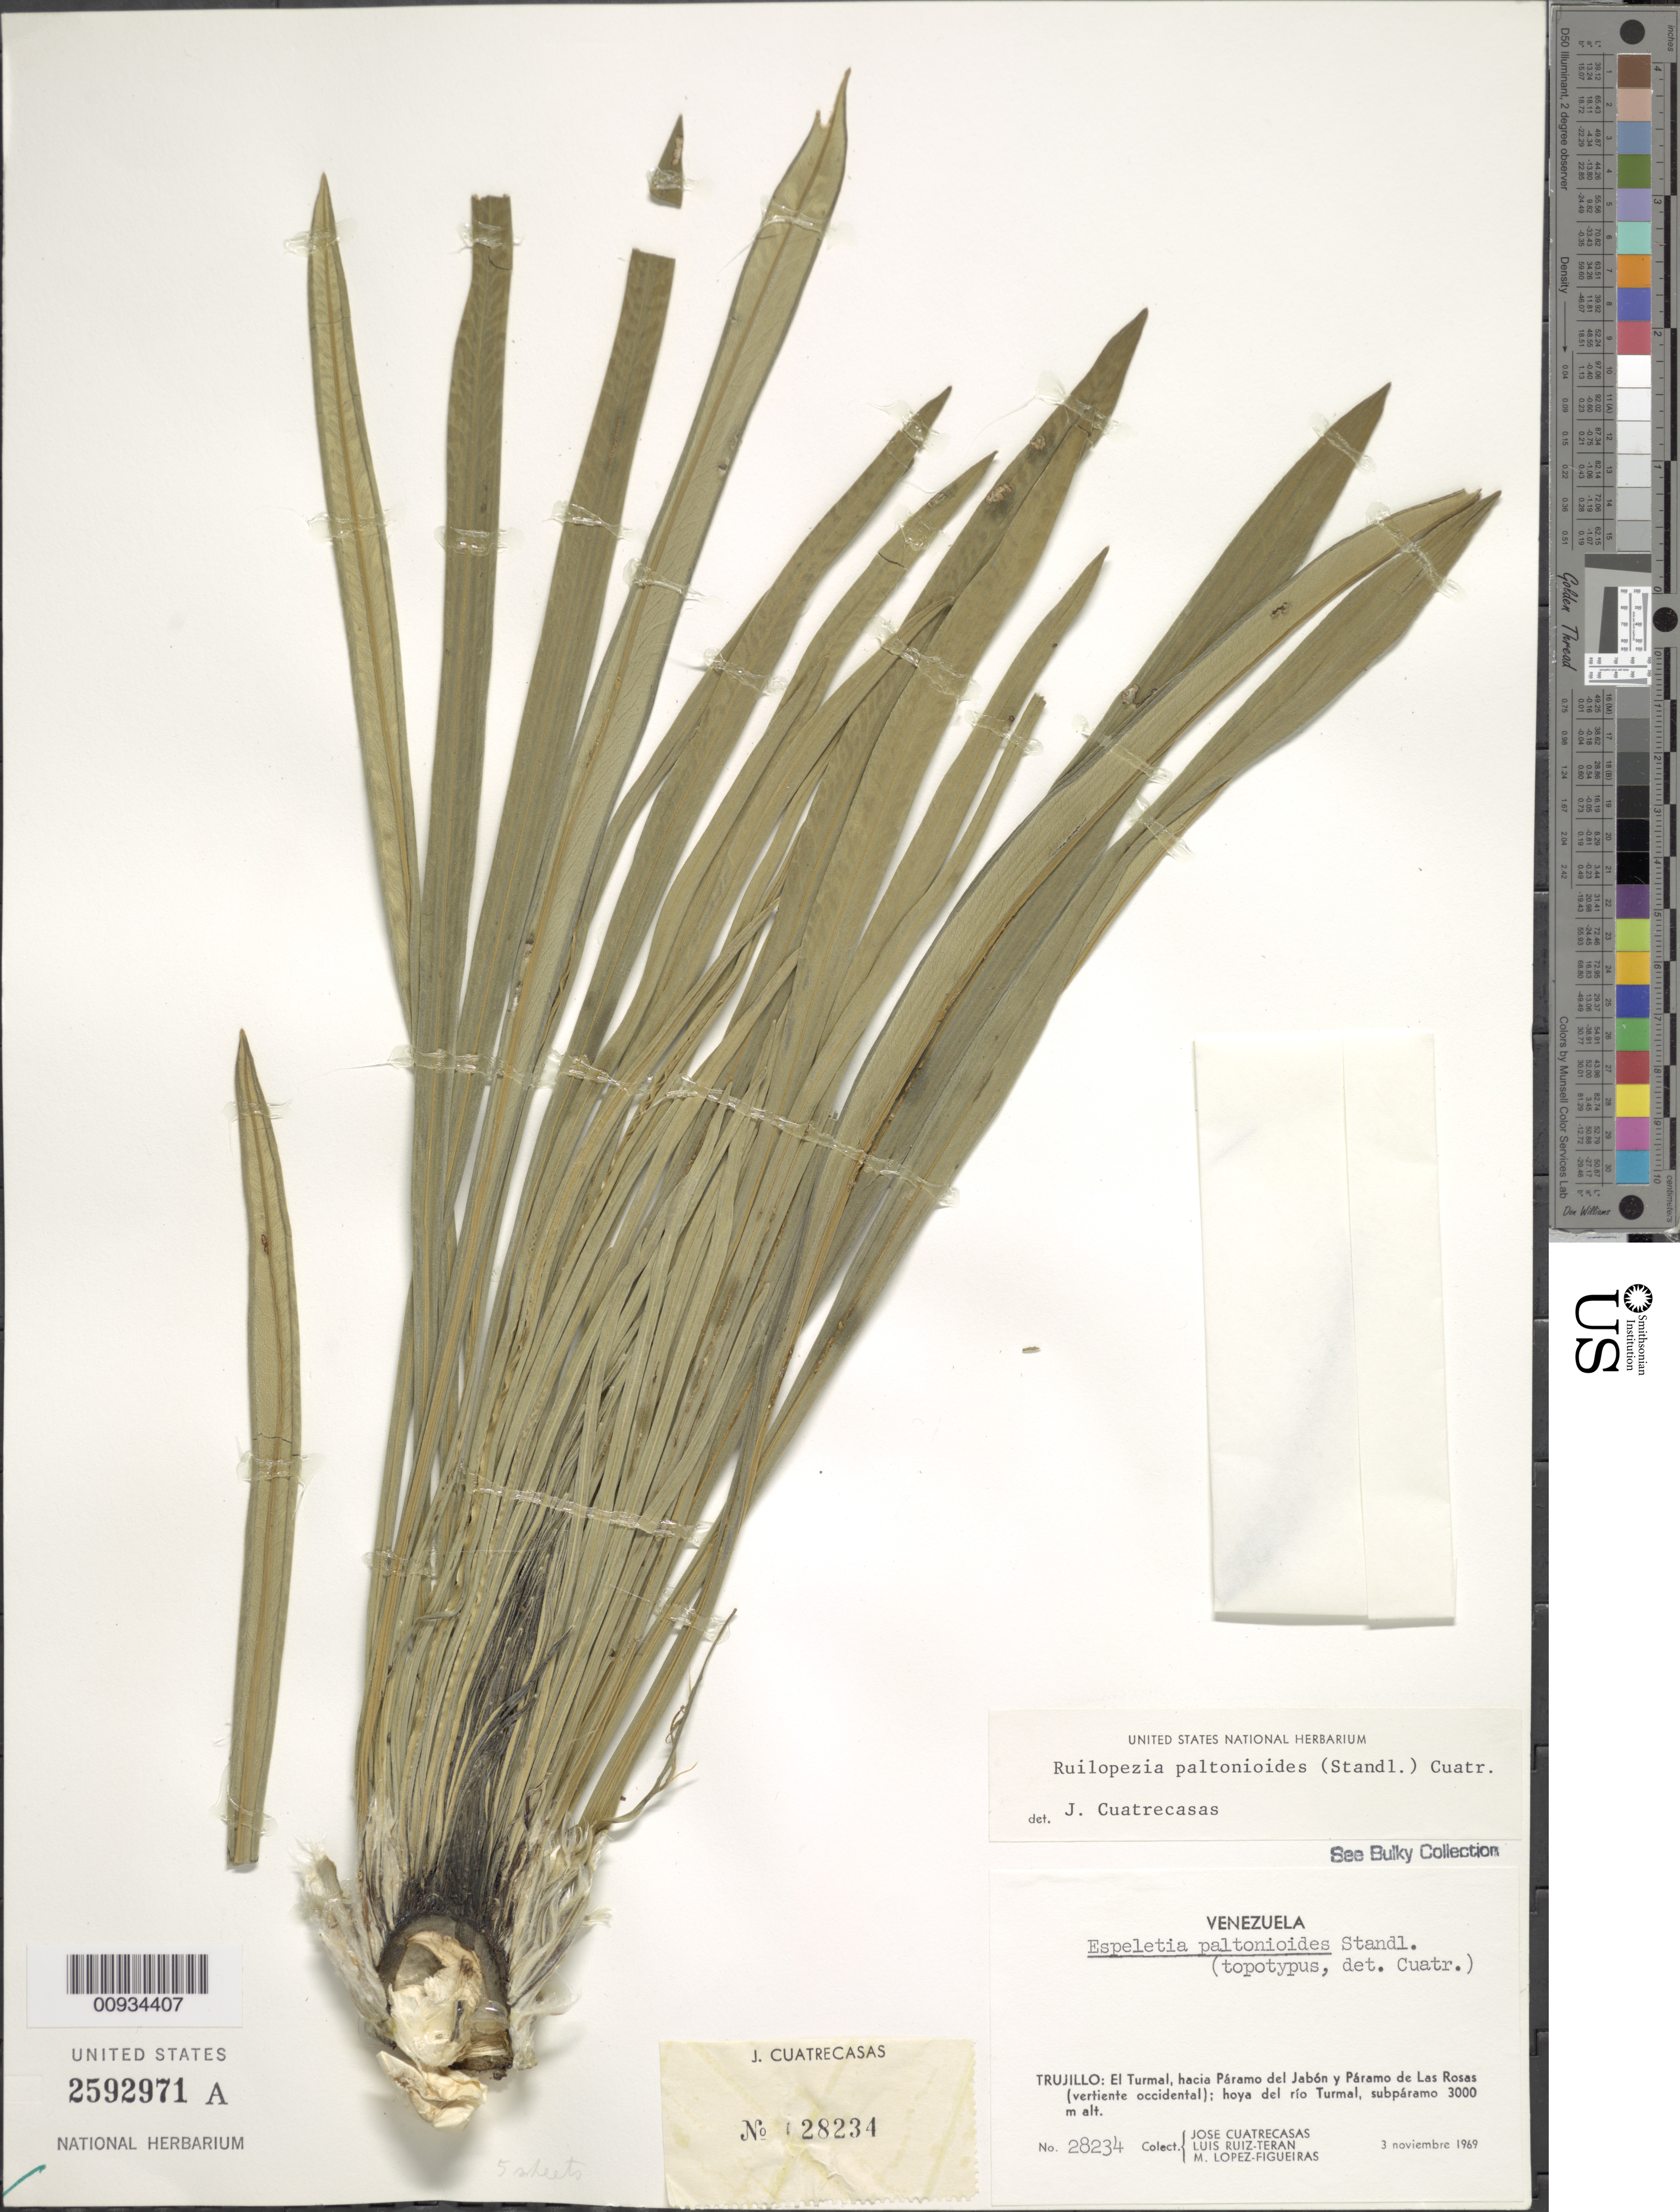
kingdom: Plantae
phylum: Tracheophyta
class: Magnoliopsida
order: Asterales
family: Asteraceae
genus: Ruilopezia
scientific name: Ruilopezia paltonioides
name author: (Standl.) Cuatrec.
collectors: J. Cuatrecasas, L. Teran & M. López Figueiras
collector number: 28234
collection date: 1969-11-03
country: Venezuela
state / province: Trujillo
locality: El Turmal, hacia Paramo del Jabon y Paramo de Las Rosas (vertiente occidental), hoya del Rio Turmal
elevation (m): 3000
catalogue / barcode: US 2592971A